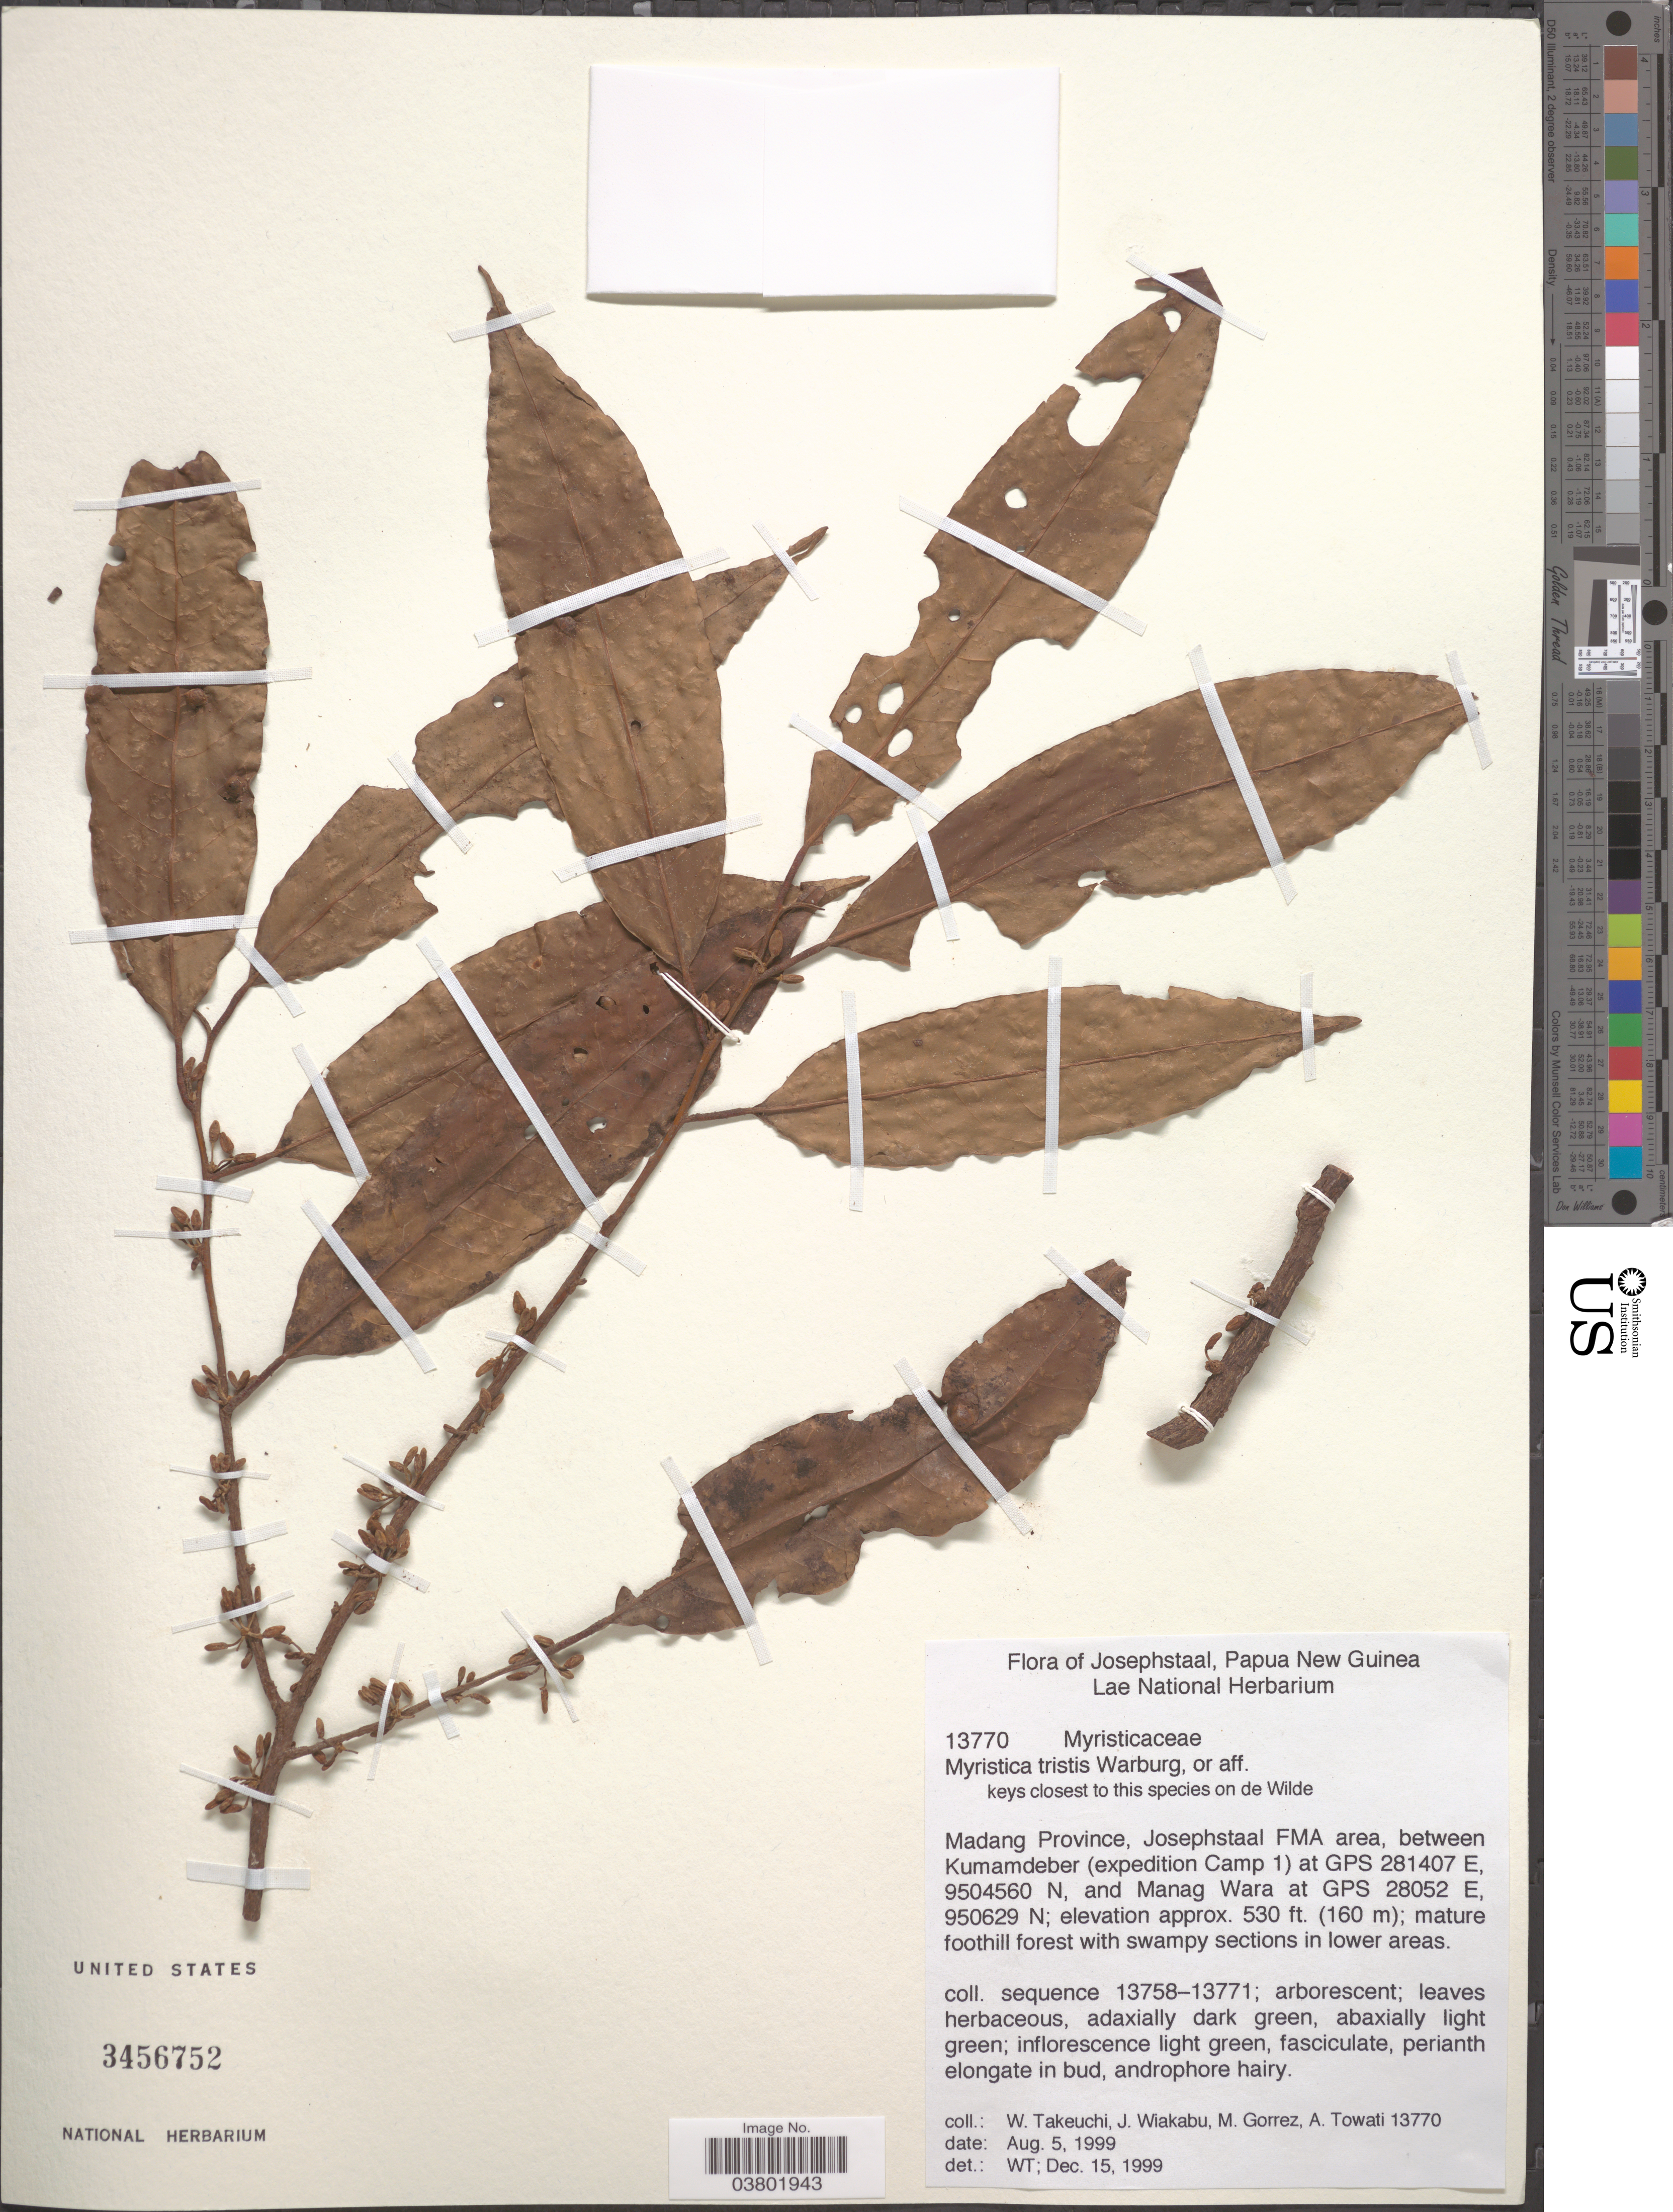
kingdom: Plantae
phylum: Tracheophyta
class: Magnoliopsida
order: Magnoliales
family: Myristicaceae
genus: Myristica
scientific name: Myristica tristis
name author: Warb.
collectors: W. Takeuchi, J. Wiakabu, M. Gorrez & A. Towati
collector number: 13770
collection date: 1999-08-05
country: Papua New Guinea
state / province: Madang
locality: Josephstaal FMA area, between Kumamdeber (expedition Camp 1) at GPS 281407 E, 9504560 N, and Manag Wara at GPS 28052 E, 950629 N.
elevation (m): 162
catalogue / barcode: US 3456752